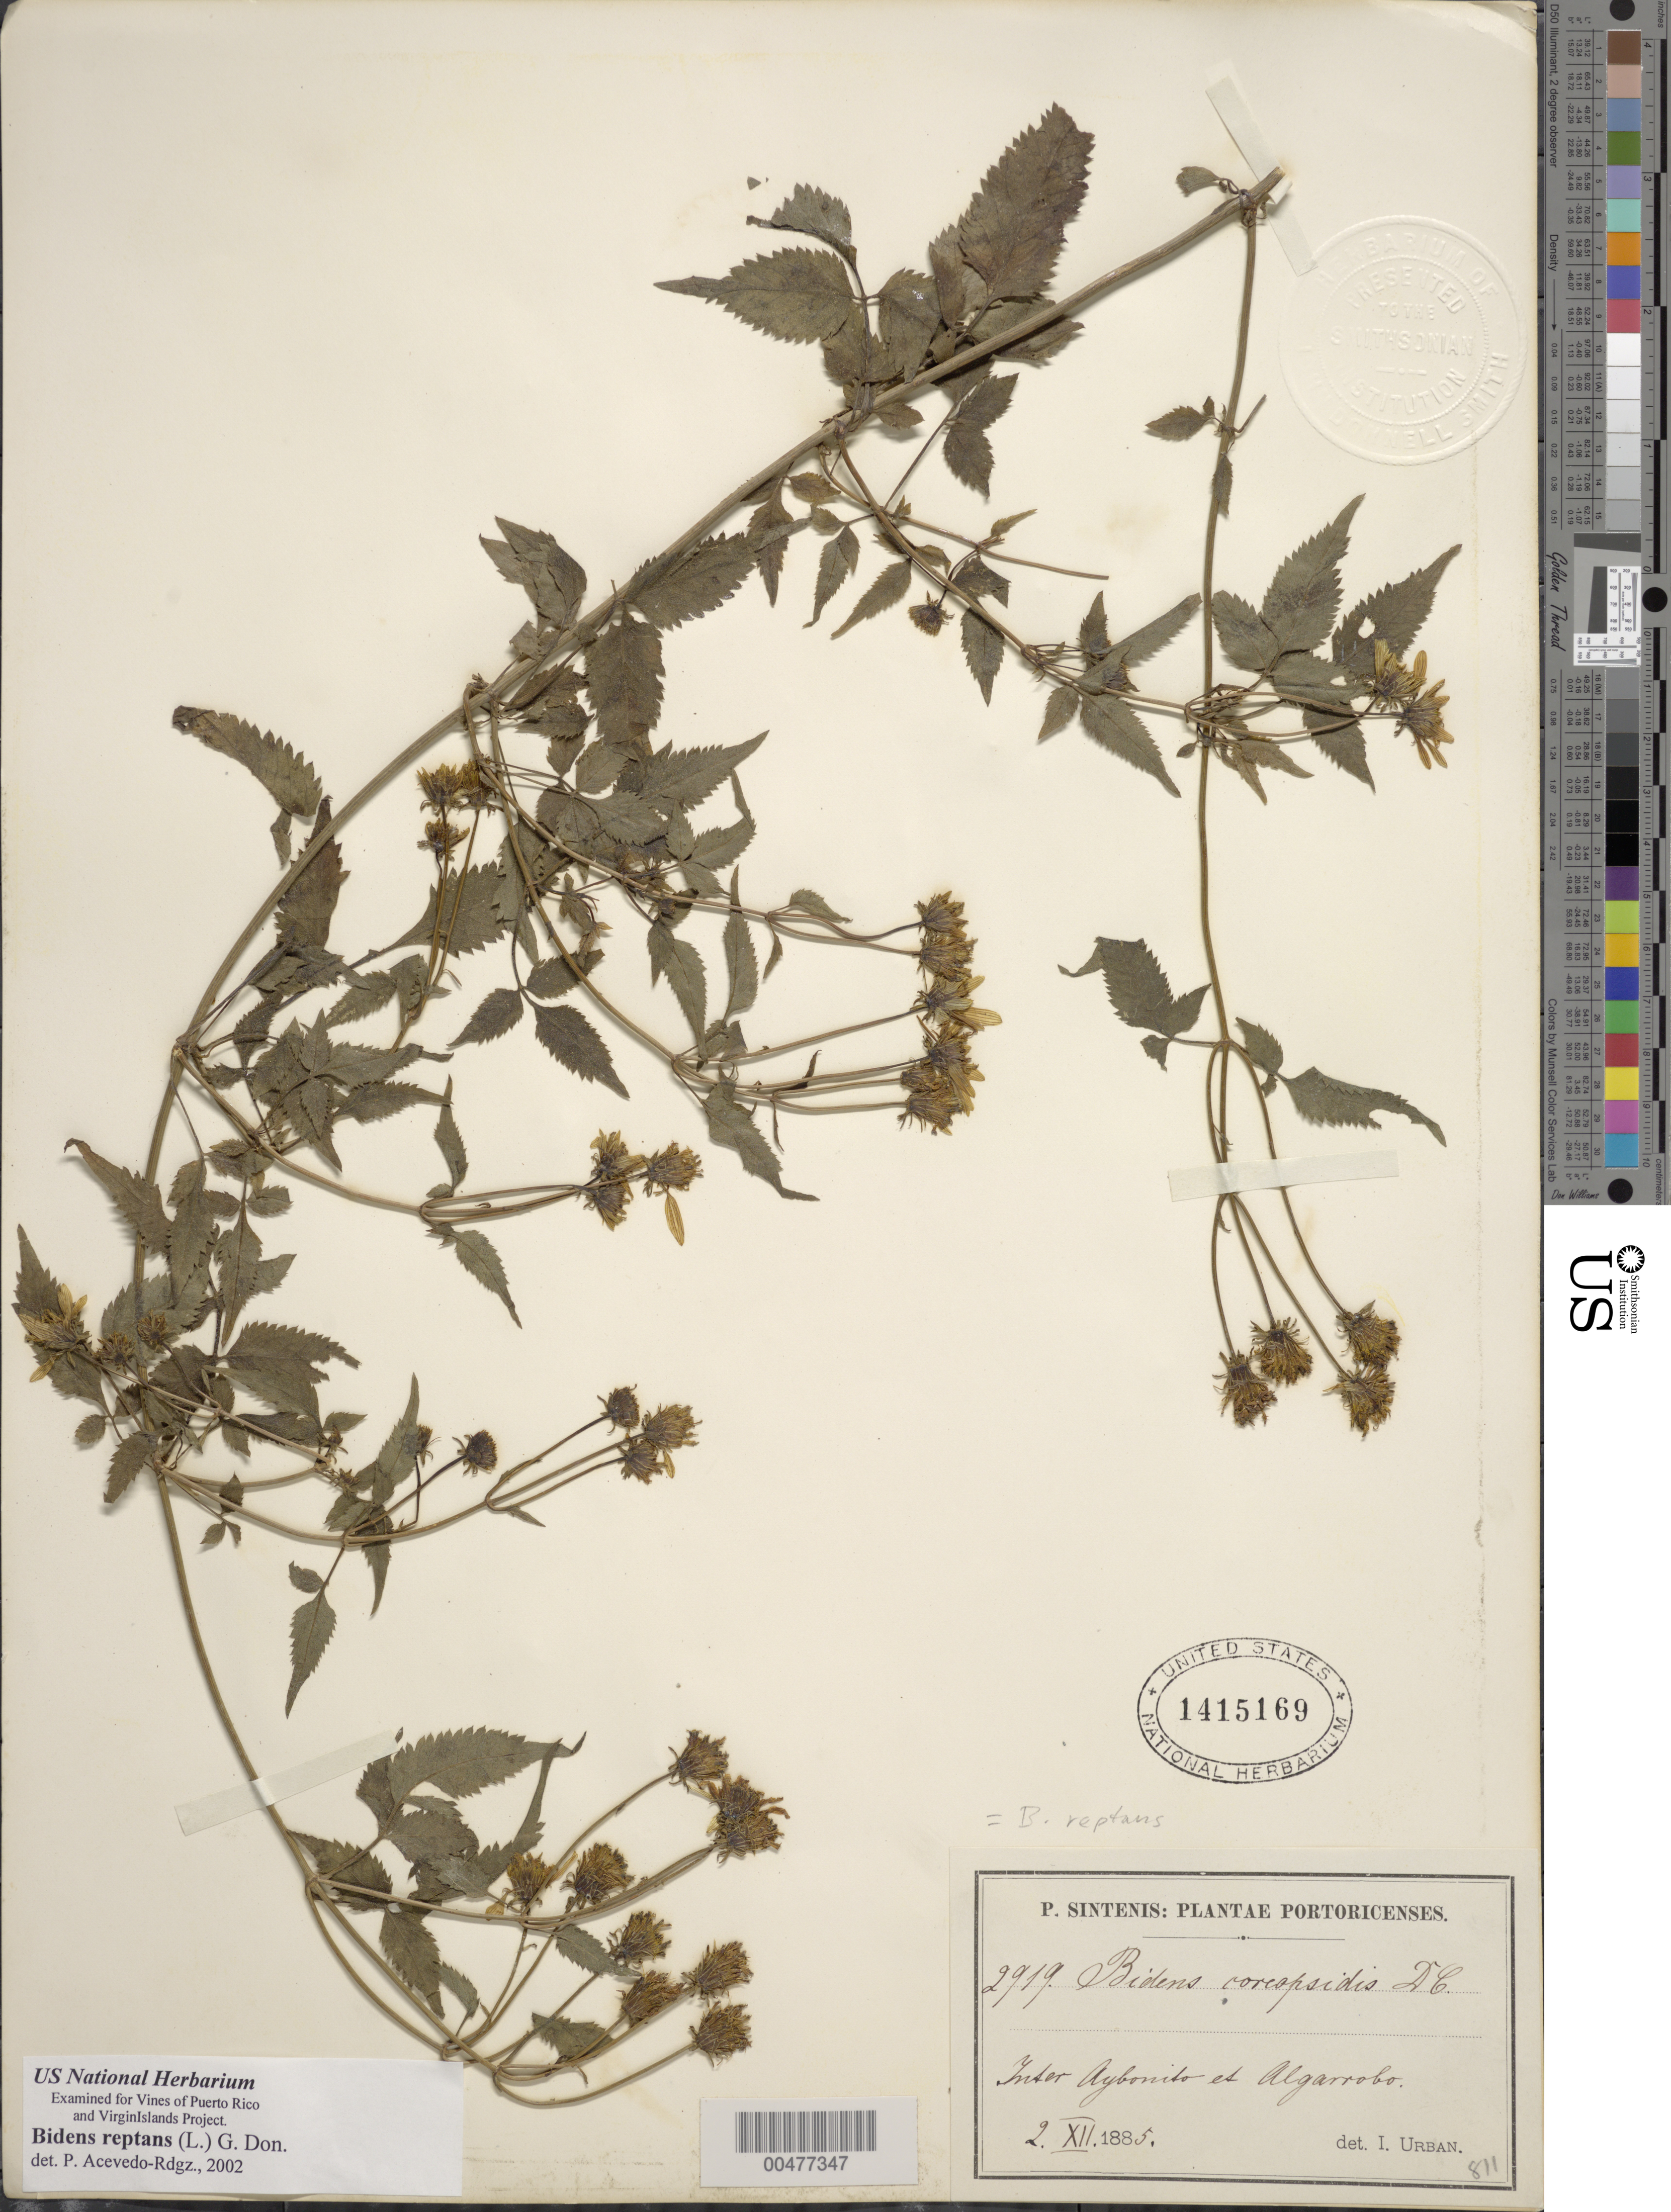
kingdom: Plantae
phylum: Tracheophyta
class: Magnoliopsida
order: Asterales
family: Asteraceae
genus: Bidens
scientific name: Bidens reptans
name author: (L.) G. Don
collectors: P. Sintenis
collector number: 2919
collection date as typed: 02 Dec 1885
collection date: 1885-12-02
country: Puerto Rico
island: Greater Antilles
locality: Inter Aibonito et Algarrobo.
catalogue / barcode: US 1415169